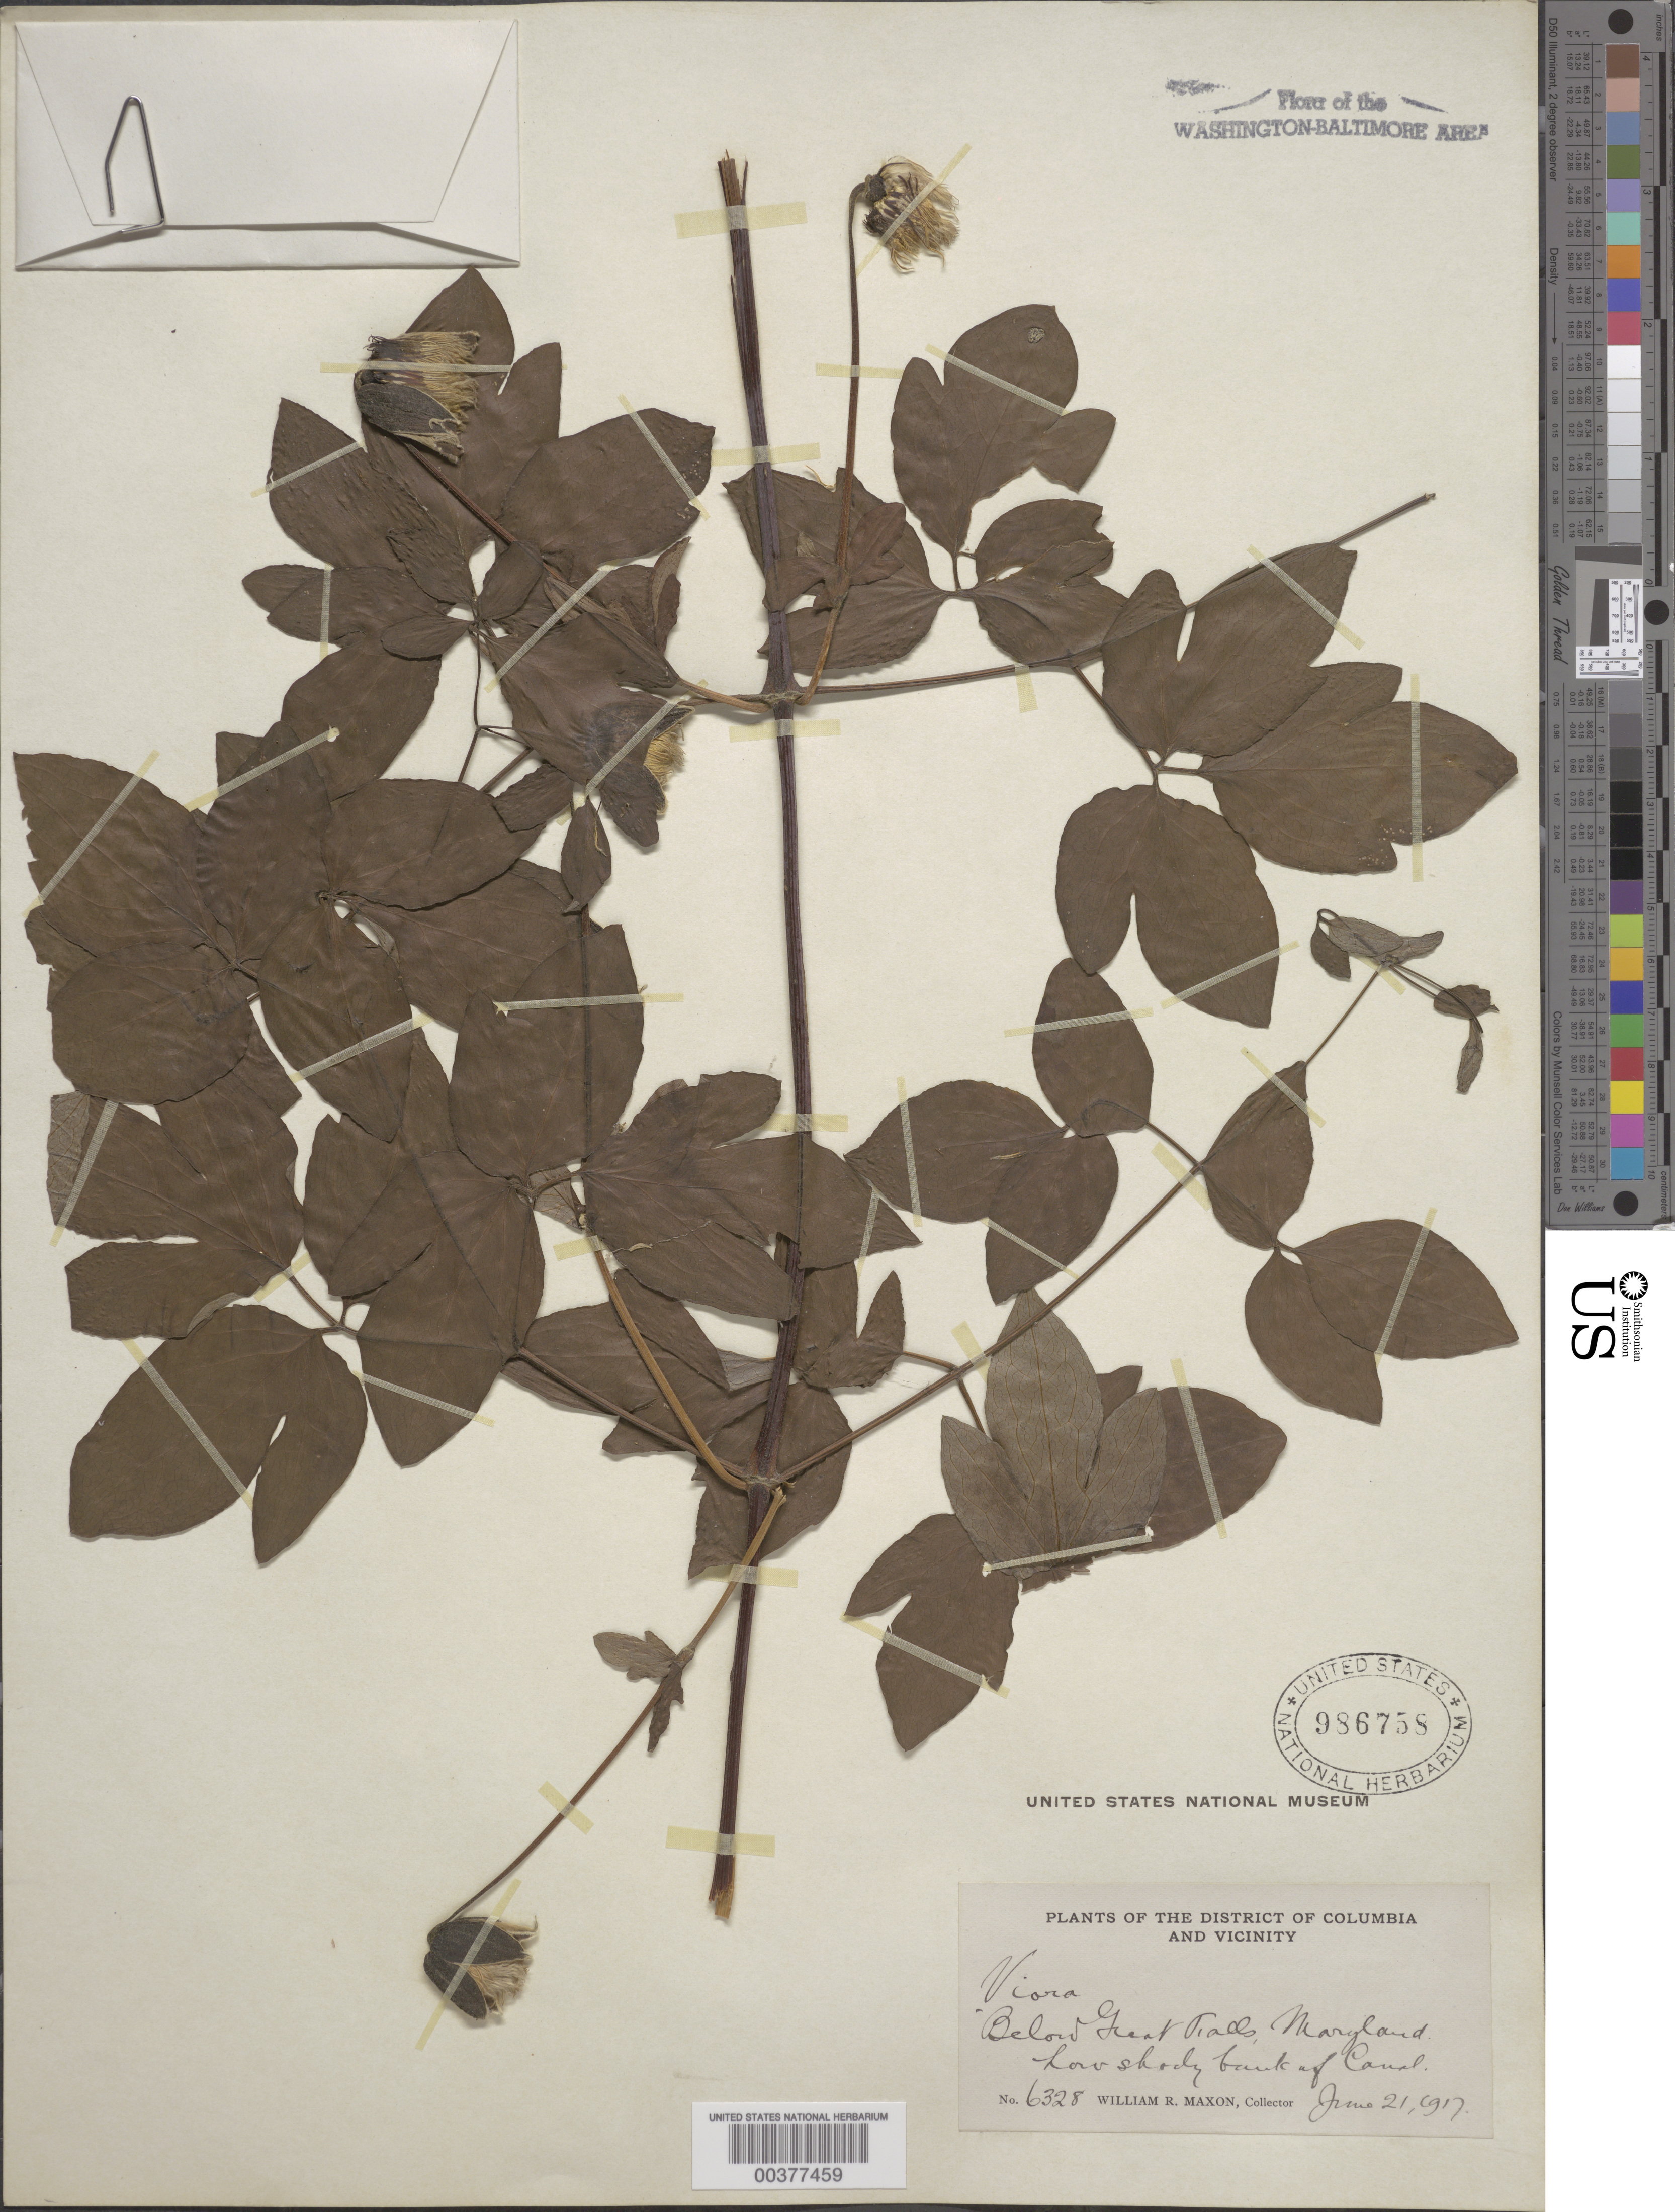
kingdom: Plantae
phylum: Tracheophyta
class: Magnoliopsida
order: Ranunculales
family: Ranunculaceae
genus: Clematis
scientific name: Clematis viorna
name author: L.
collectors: W. R. Maxon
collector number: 6328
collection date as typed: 21 Jun 1917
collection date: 1917-06-21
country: United States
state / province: Maryland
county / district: Montgomery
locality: Below Great Falls C. & O. Canal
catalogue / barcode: US 986758